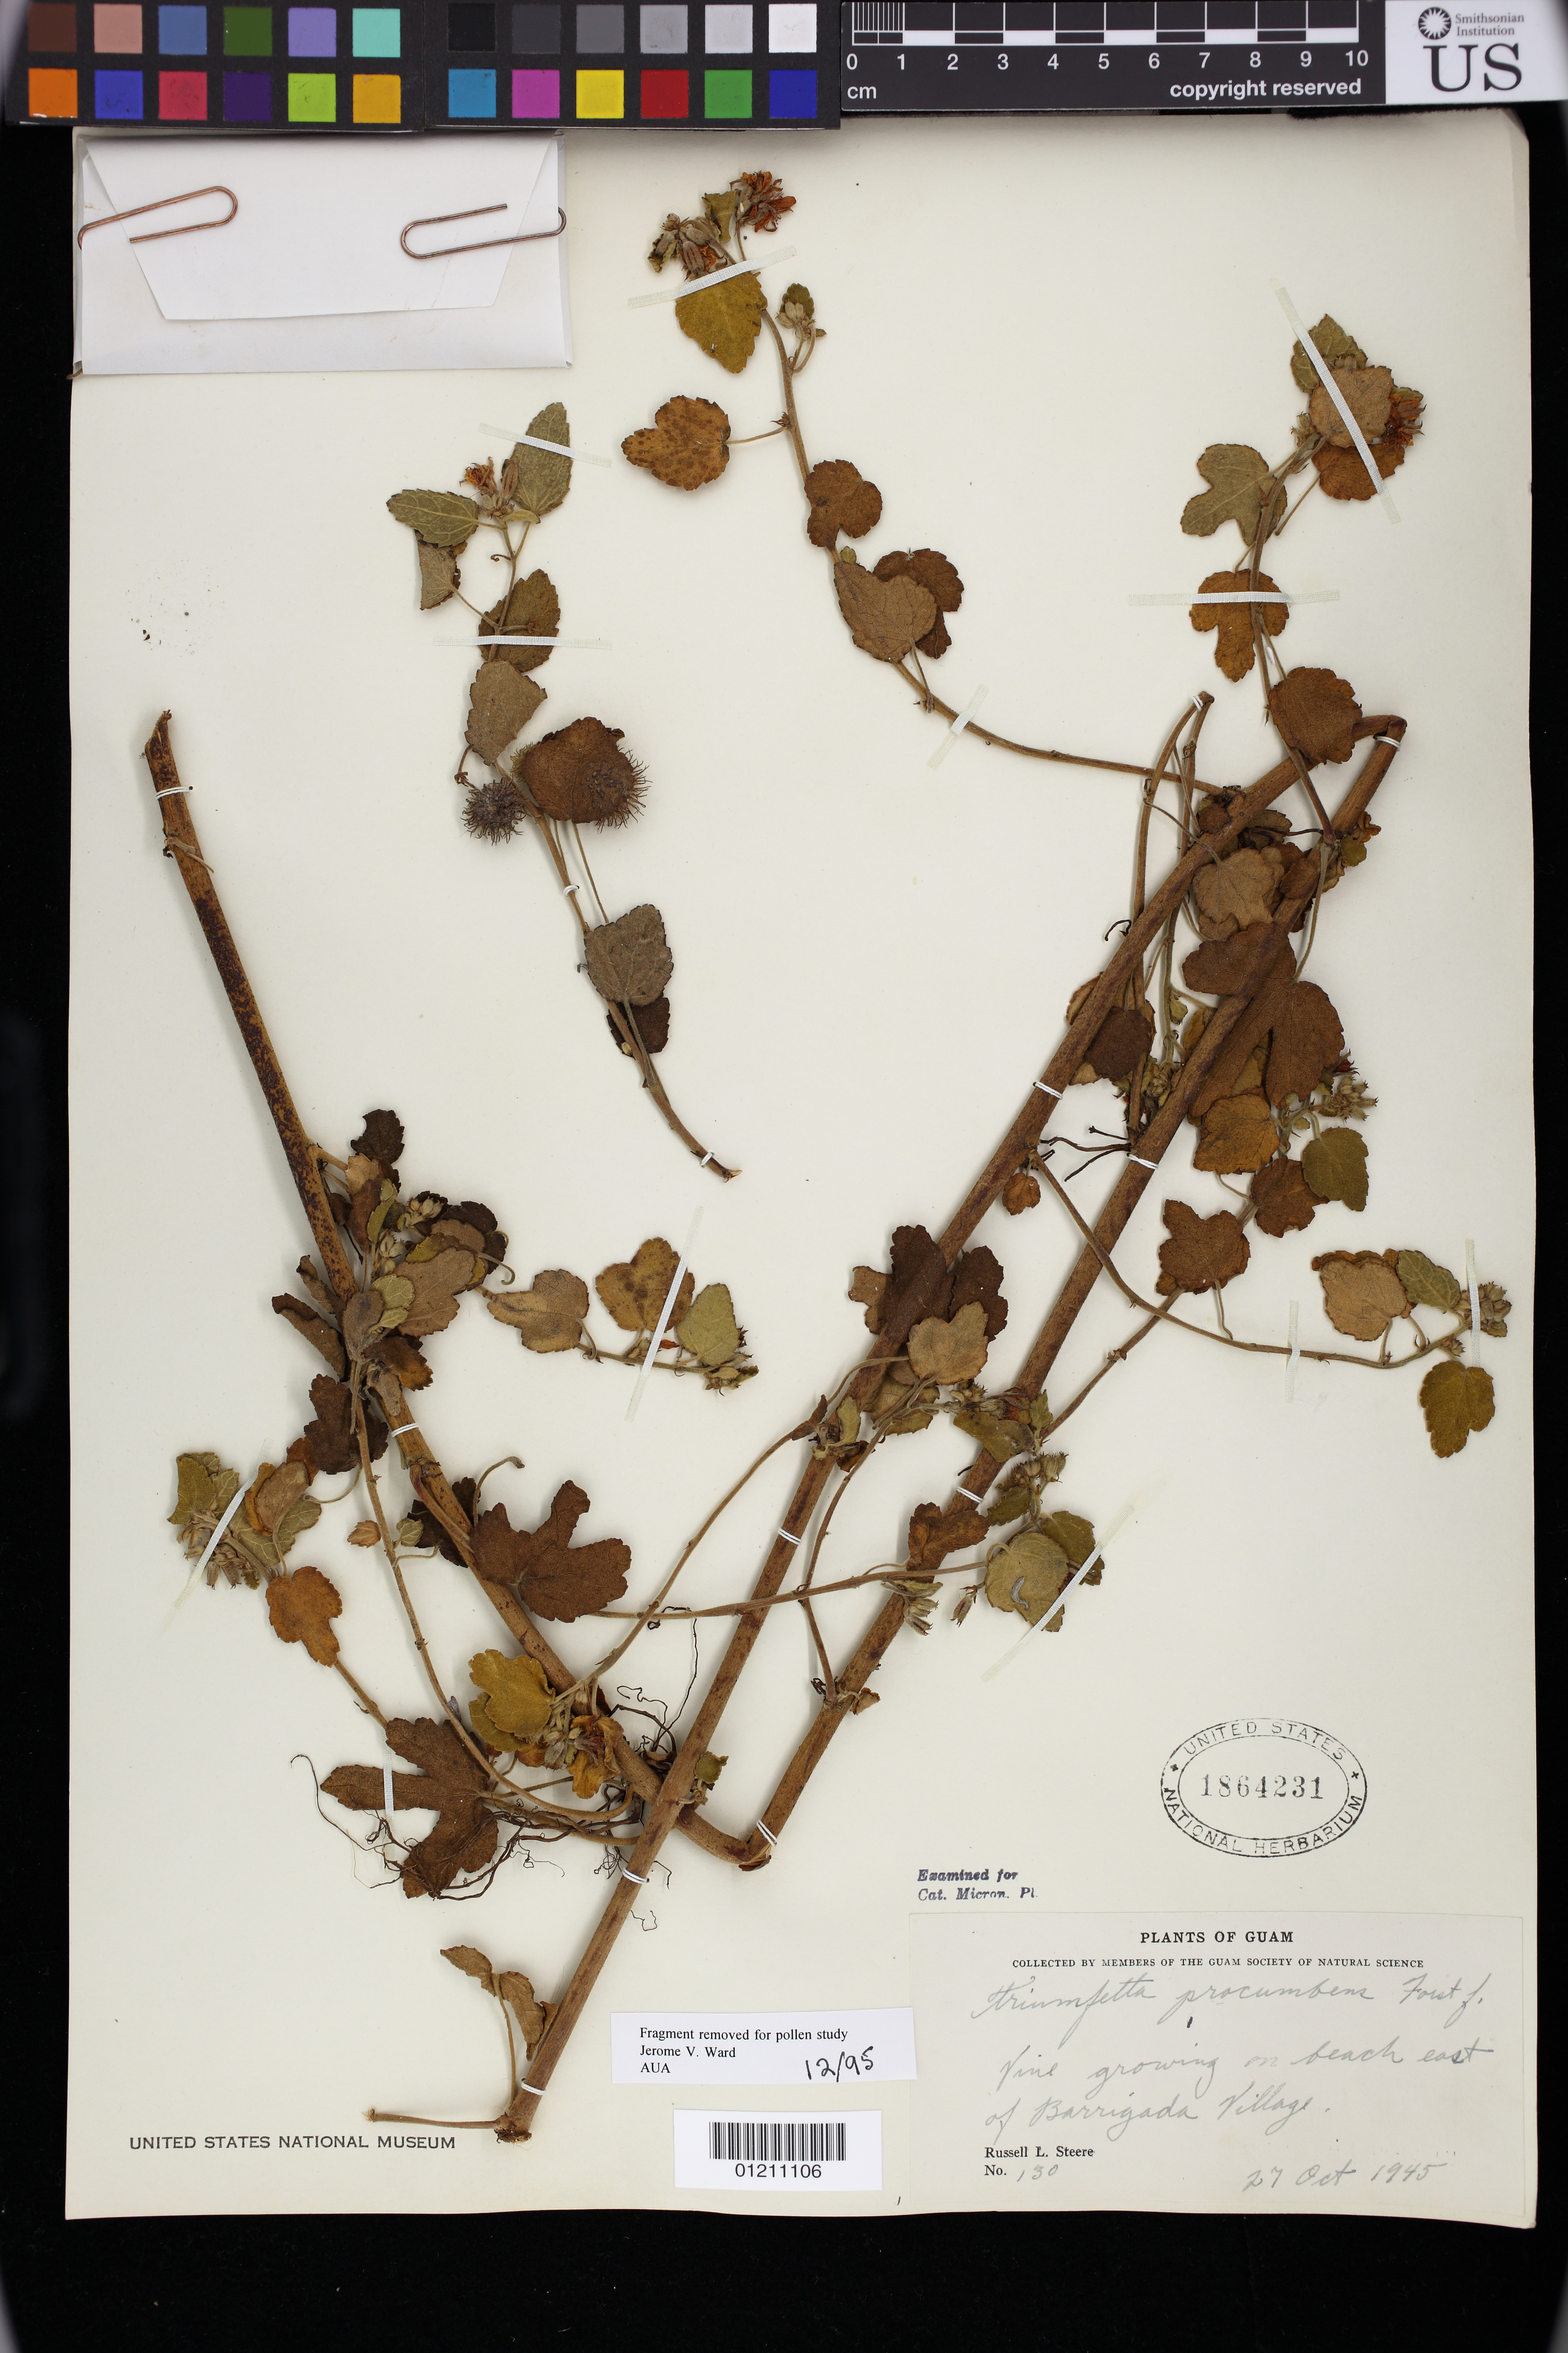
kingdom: Plantae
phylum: Tracheophyta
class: Magnoliopsida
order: Malvales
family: Malvaceae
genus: Triumfetta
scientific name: Triumfetta procumbens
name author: G. Forst.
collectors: R. L. Steele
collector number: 130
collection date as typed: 27 Oct 1945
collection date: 1945-10-27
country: Guam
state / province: Barrigada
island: Guam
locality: Beach east of Barrigada Village.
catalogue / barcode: US 1864231